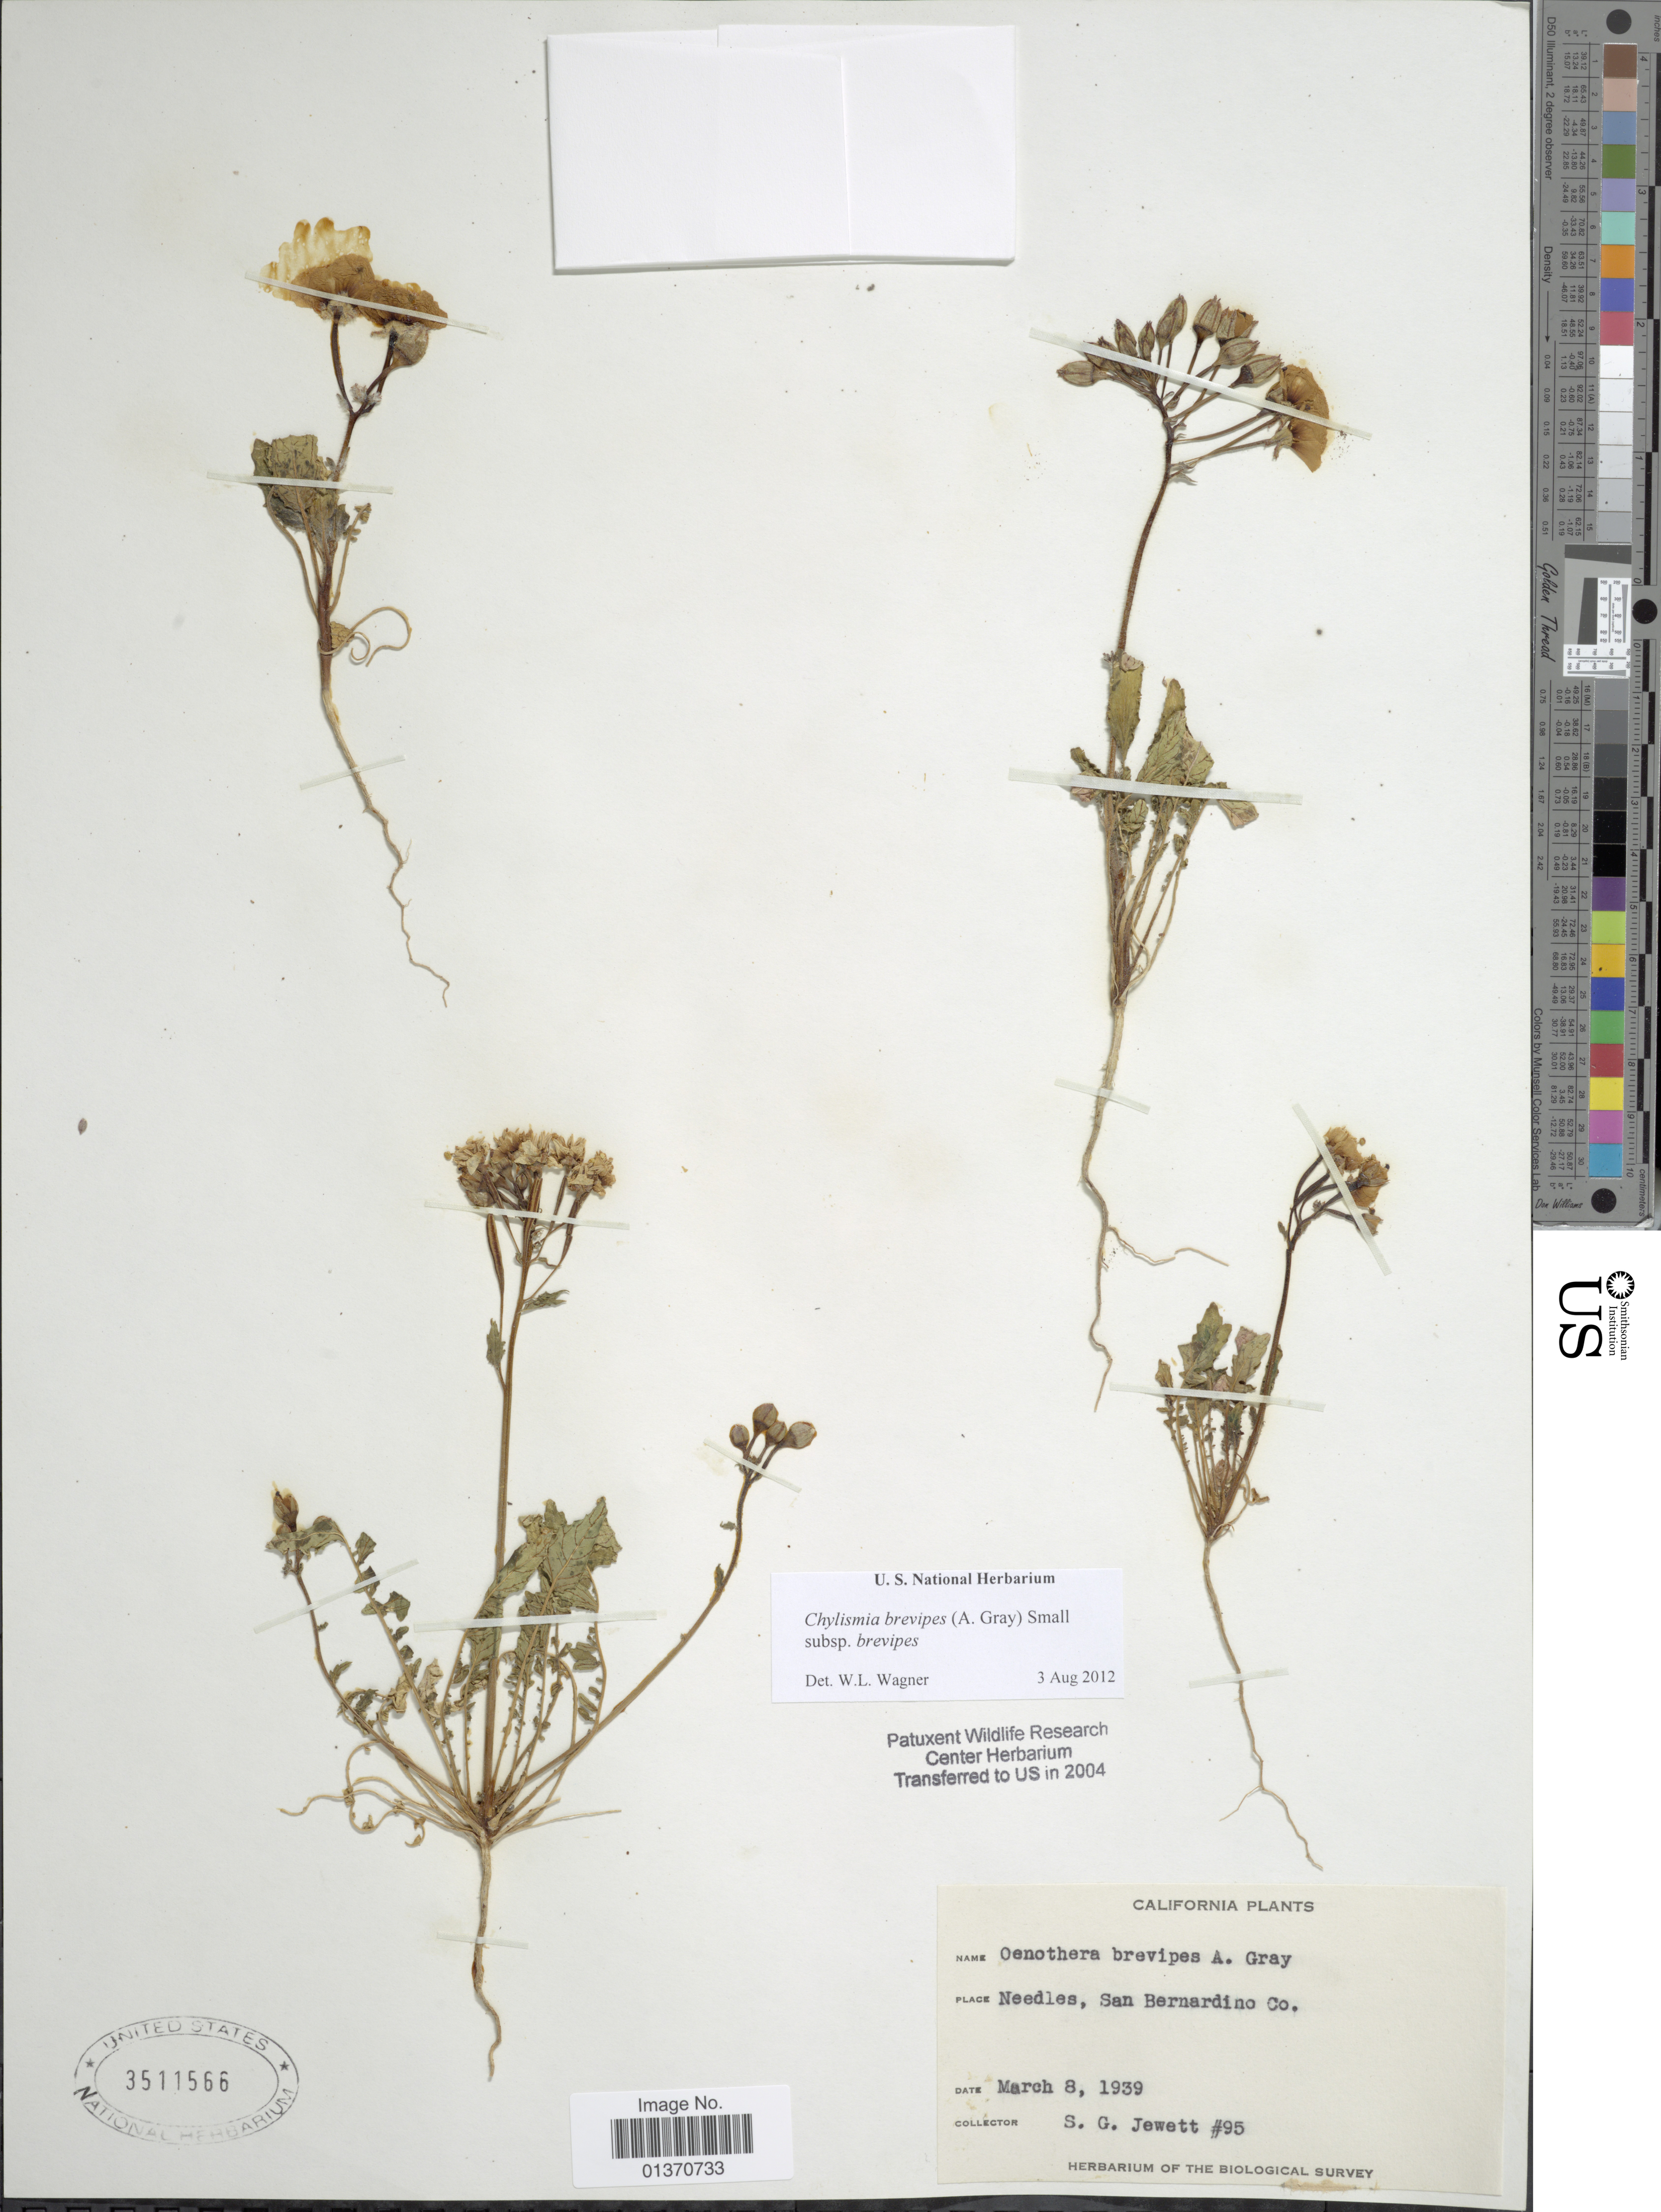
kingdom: Plantae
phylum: Tracheophyta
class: Magnoliopsida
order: Myrtales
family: Onagraceae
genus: Chylismia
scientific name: Chylismia brevipes subsp. brevipes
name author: (A. Gray) Small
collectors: S. Jewett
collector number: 95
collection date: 1939-03-08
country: United States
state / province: California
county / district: San Bernardino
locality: Needles, San Bernardino Co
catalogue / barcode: US 3511566